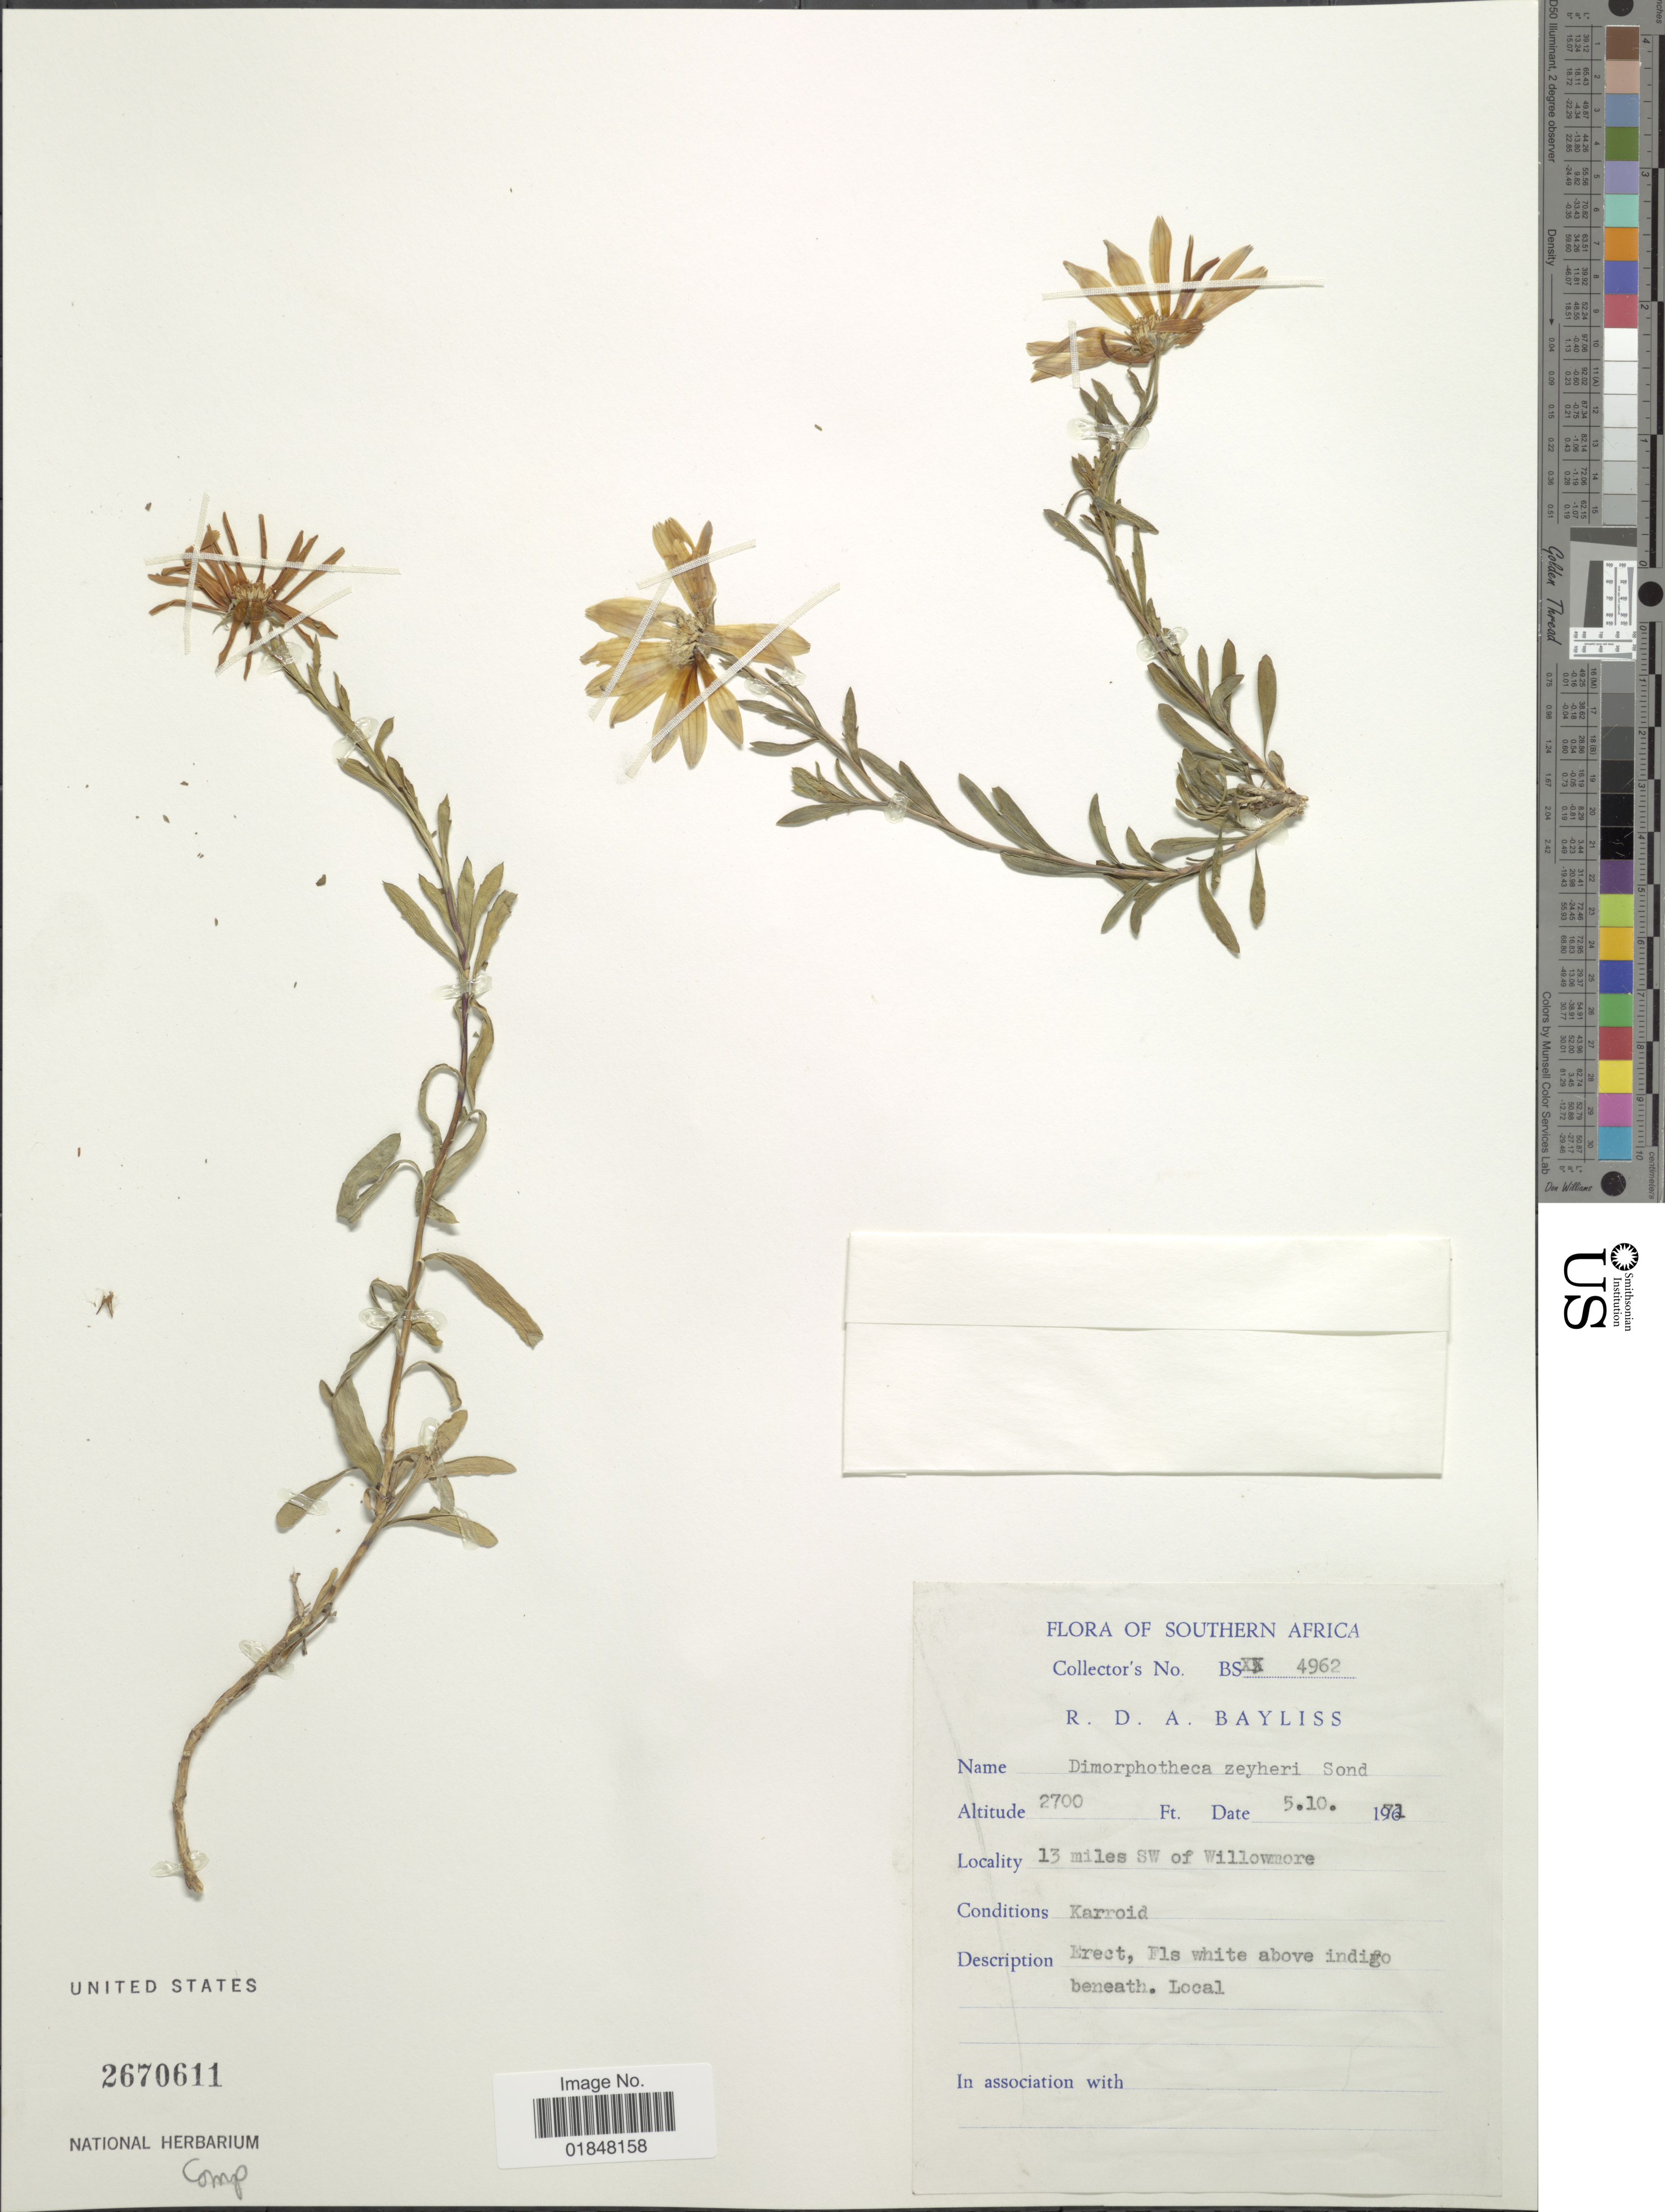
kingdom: Plantae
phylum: Tracheophyta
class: Magnoliopsida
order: Asterales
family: Asteraceae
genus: Dimorphotheca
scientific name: Dimorphotheca zeyheri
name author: (Aiton) B. Nord.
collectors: R. Bayliss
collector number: BSX4962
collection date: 1971-10-05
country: South Africa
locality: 13 miles SW of Willowmore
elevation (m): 823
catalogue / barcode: US 2670611